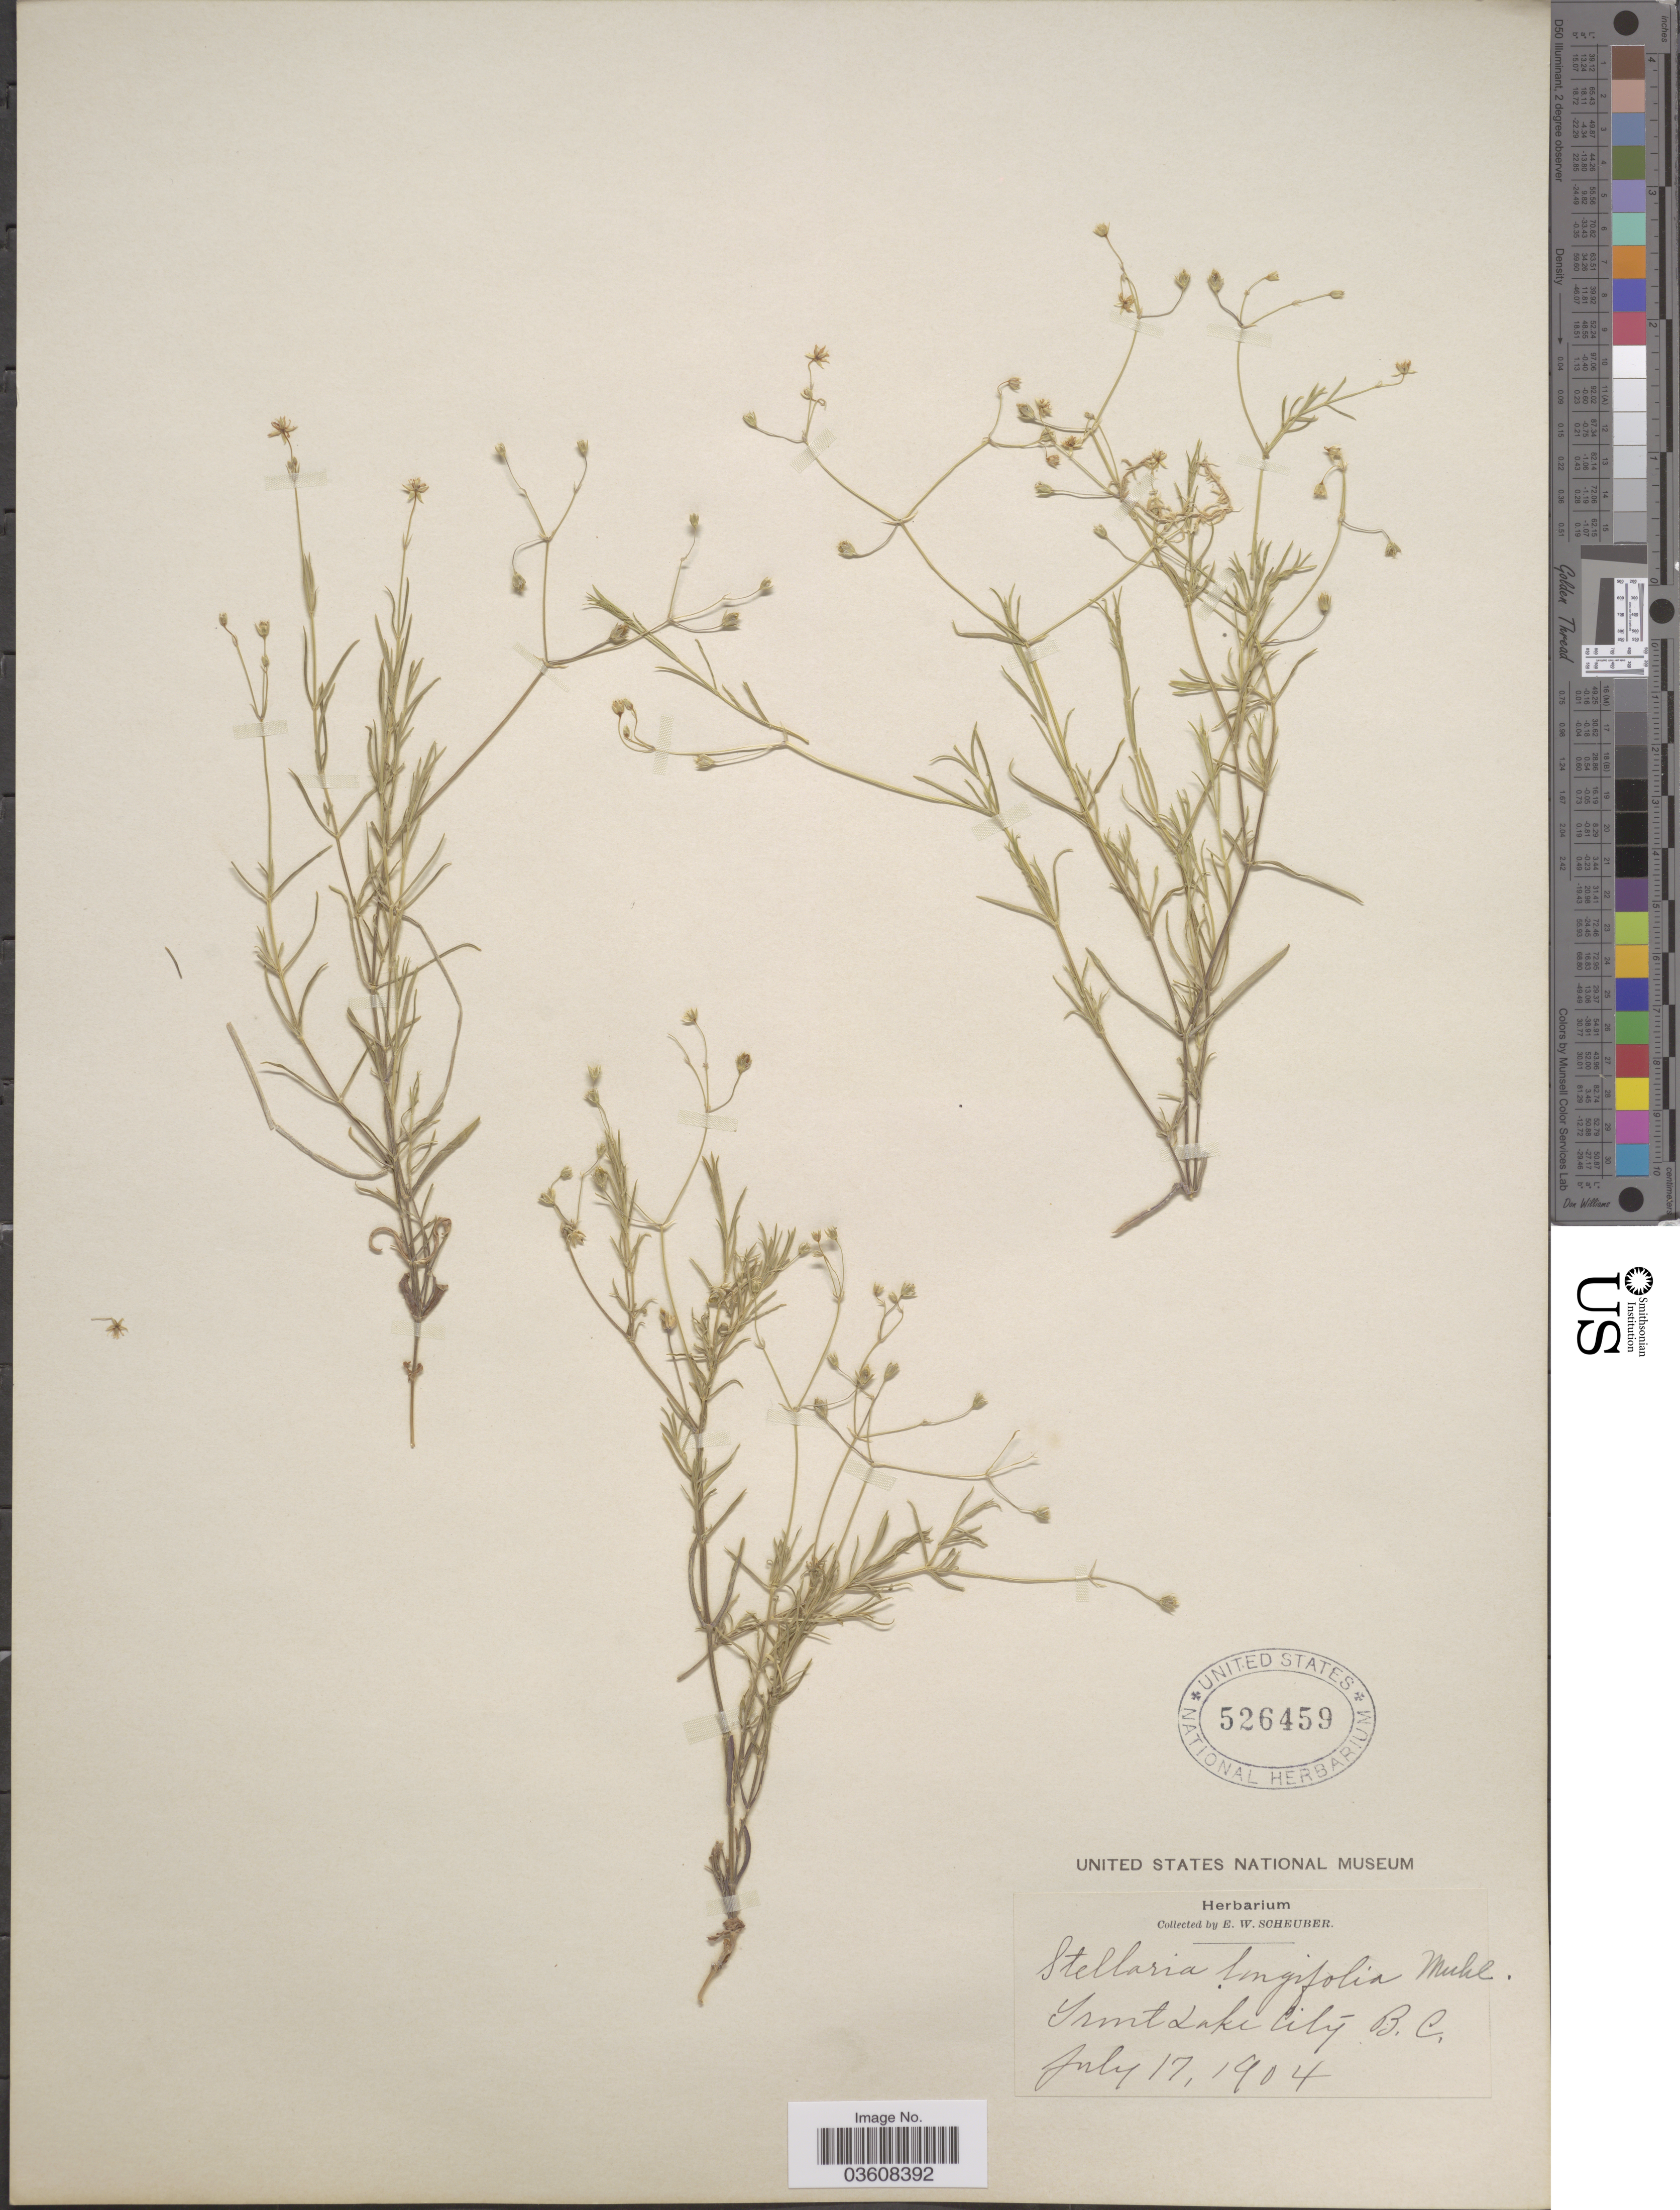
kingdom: Plantae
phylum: Tracheophyta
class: Magnoliopsida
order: Caryophyllales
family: Caryophyllaceae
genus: Stellaria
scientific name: Stellaria longifolia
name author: Muhl. ex Willd.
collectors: E. Scheuber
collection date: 1904-07-17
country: Canada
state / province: British Columbia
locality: Trout Lake City.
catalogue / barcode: US 526459